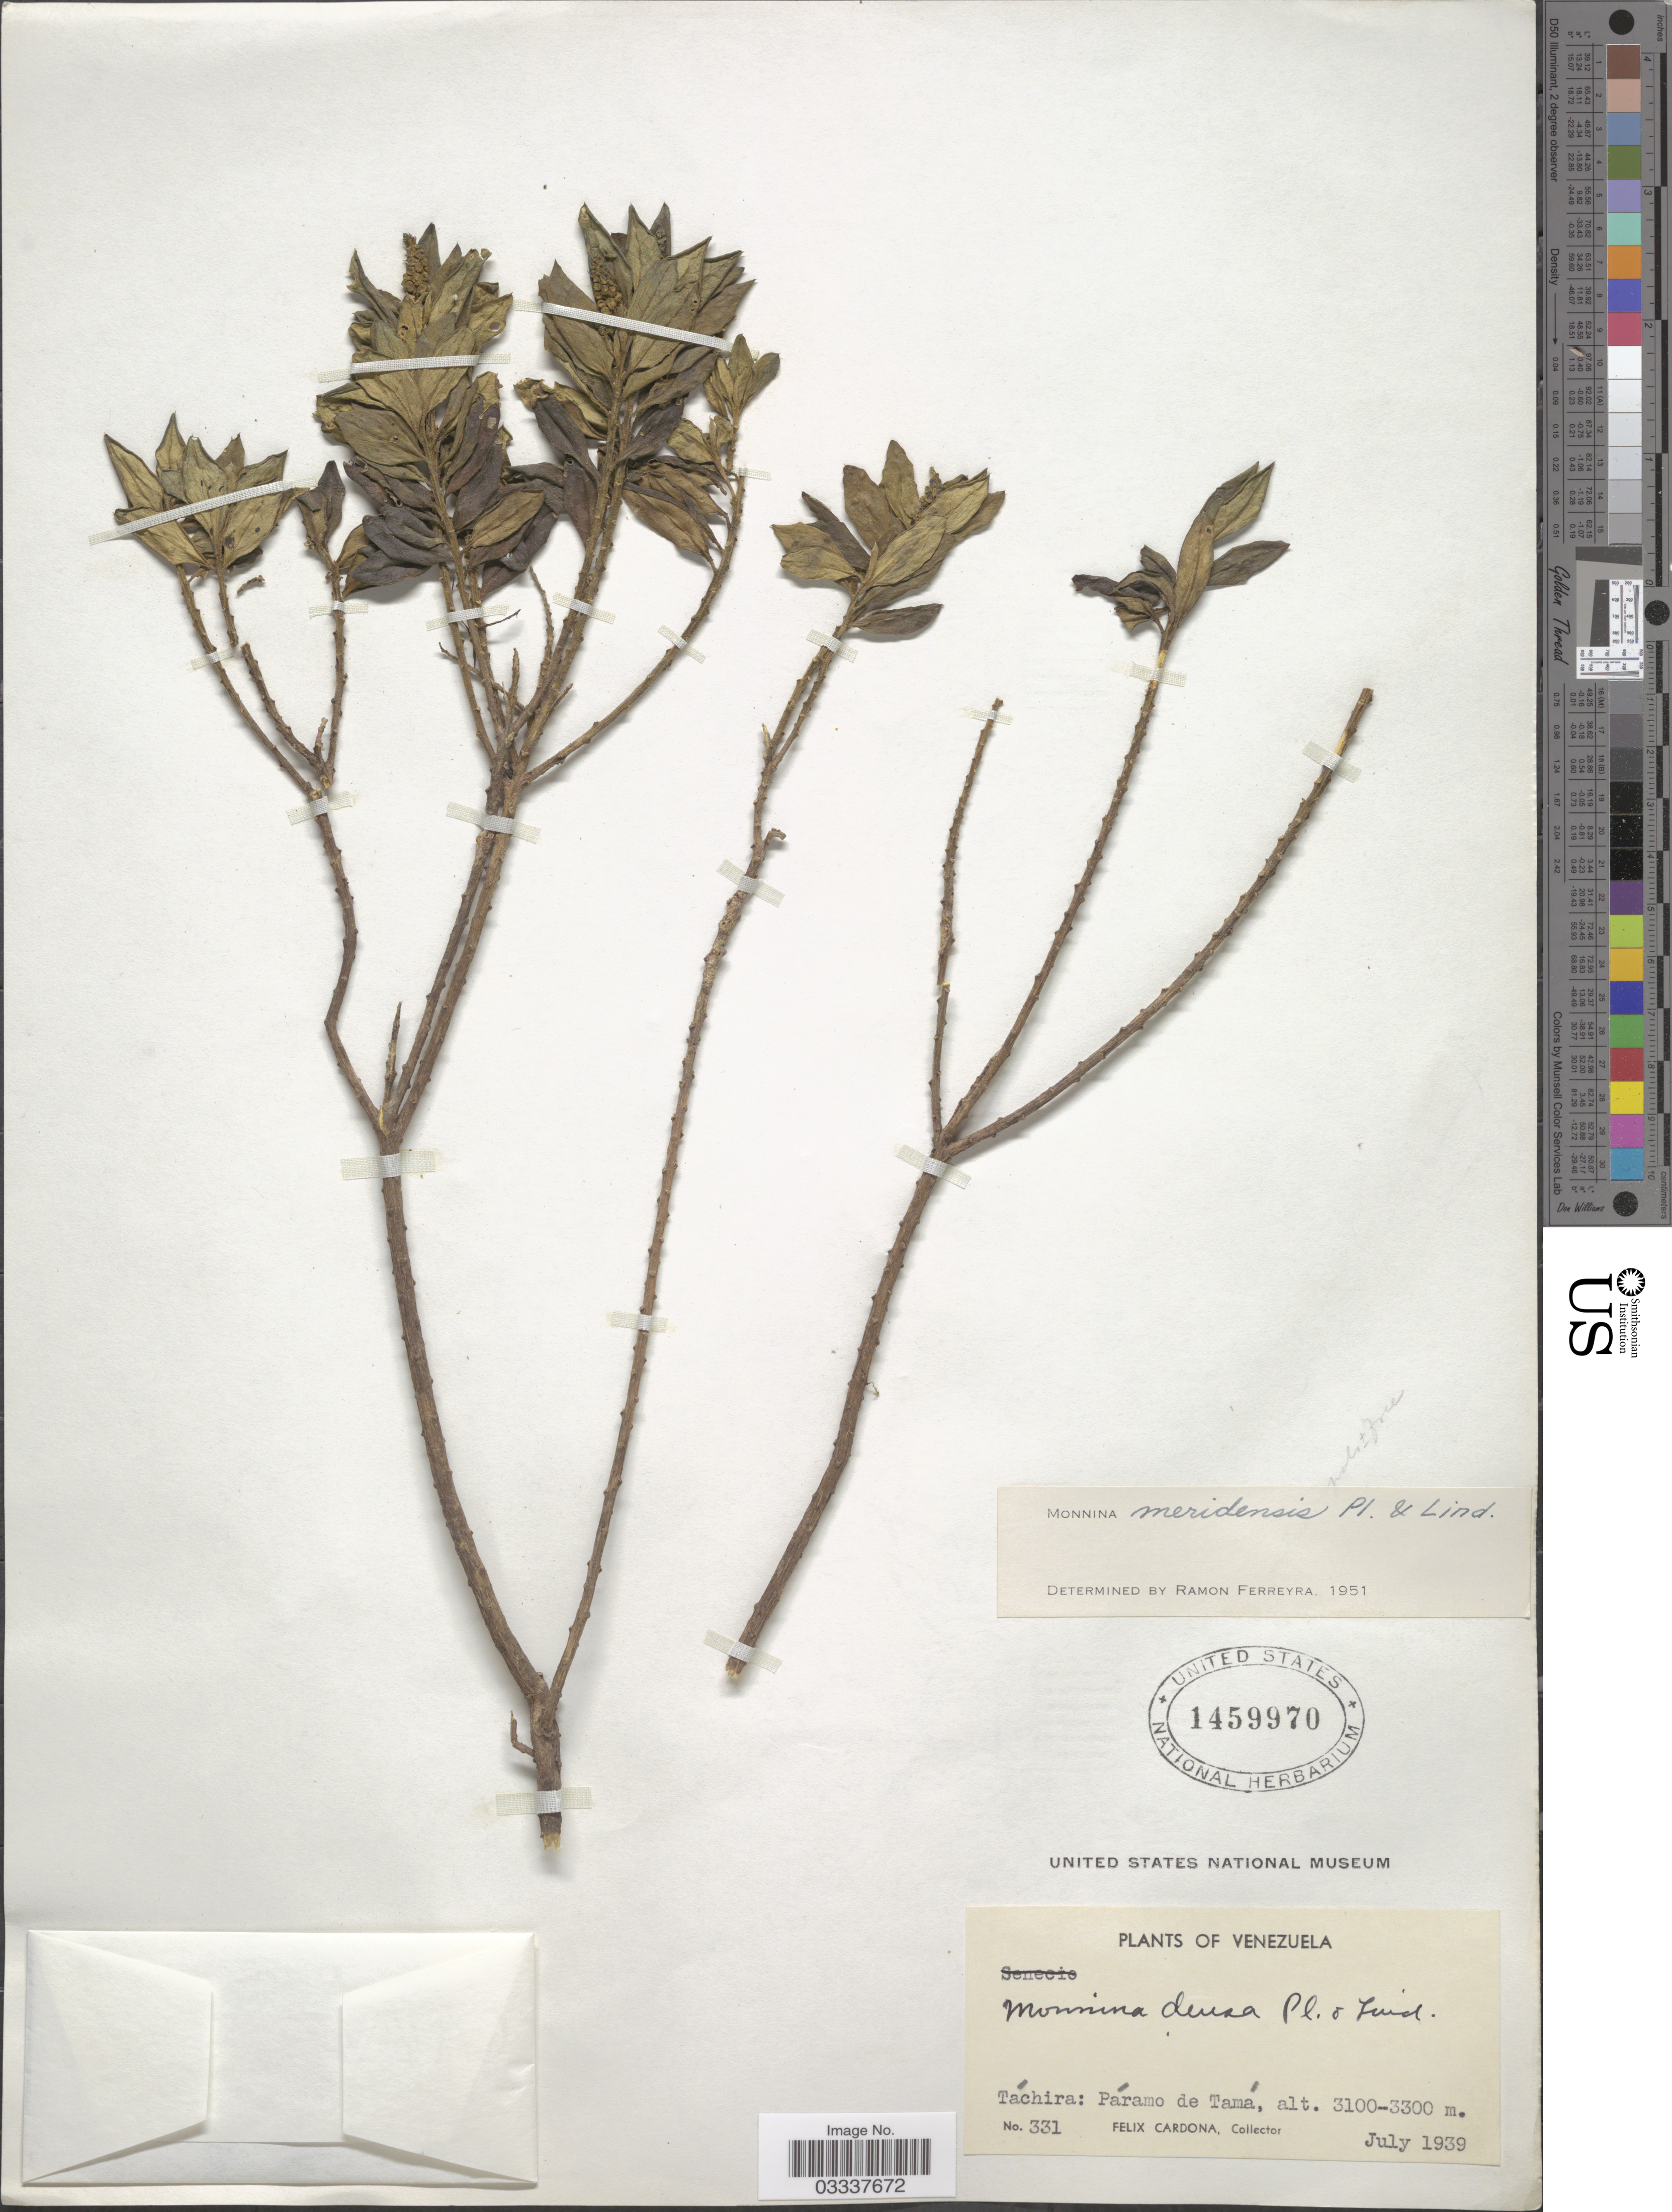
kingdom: Plantae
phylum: Tracheophyta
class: Magnoliopsida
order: Fabales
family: Polygalaceae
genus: Monnina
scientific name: Monnina meridensis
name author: Planch. & B.L. Linden ex Wedd.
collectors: F. Cardona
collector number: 331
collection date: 1939-07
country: Venezuela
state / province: Tachira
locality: Páramo de Tamá.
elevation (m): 3100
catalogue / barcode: US 1459970